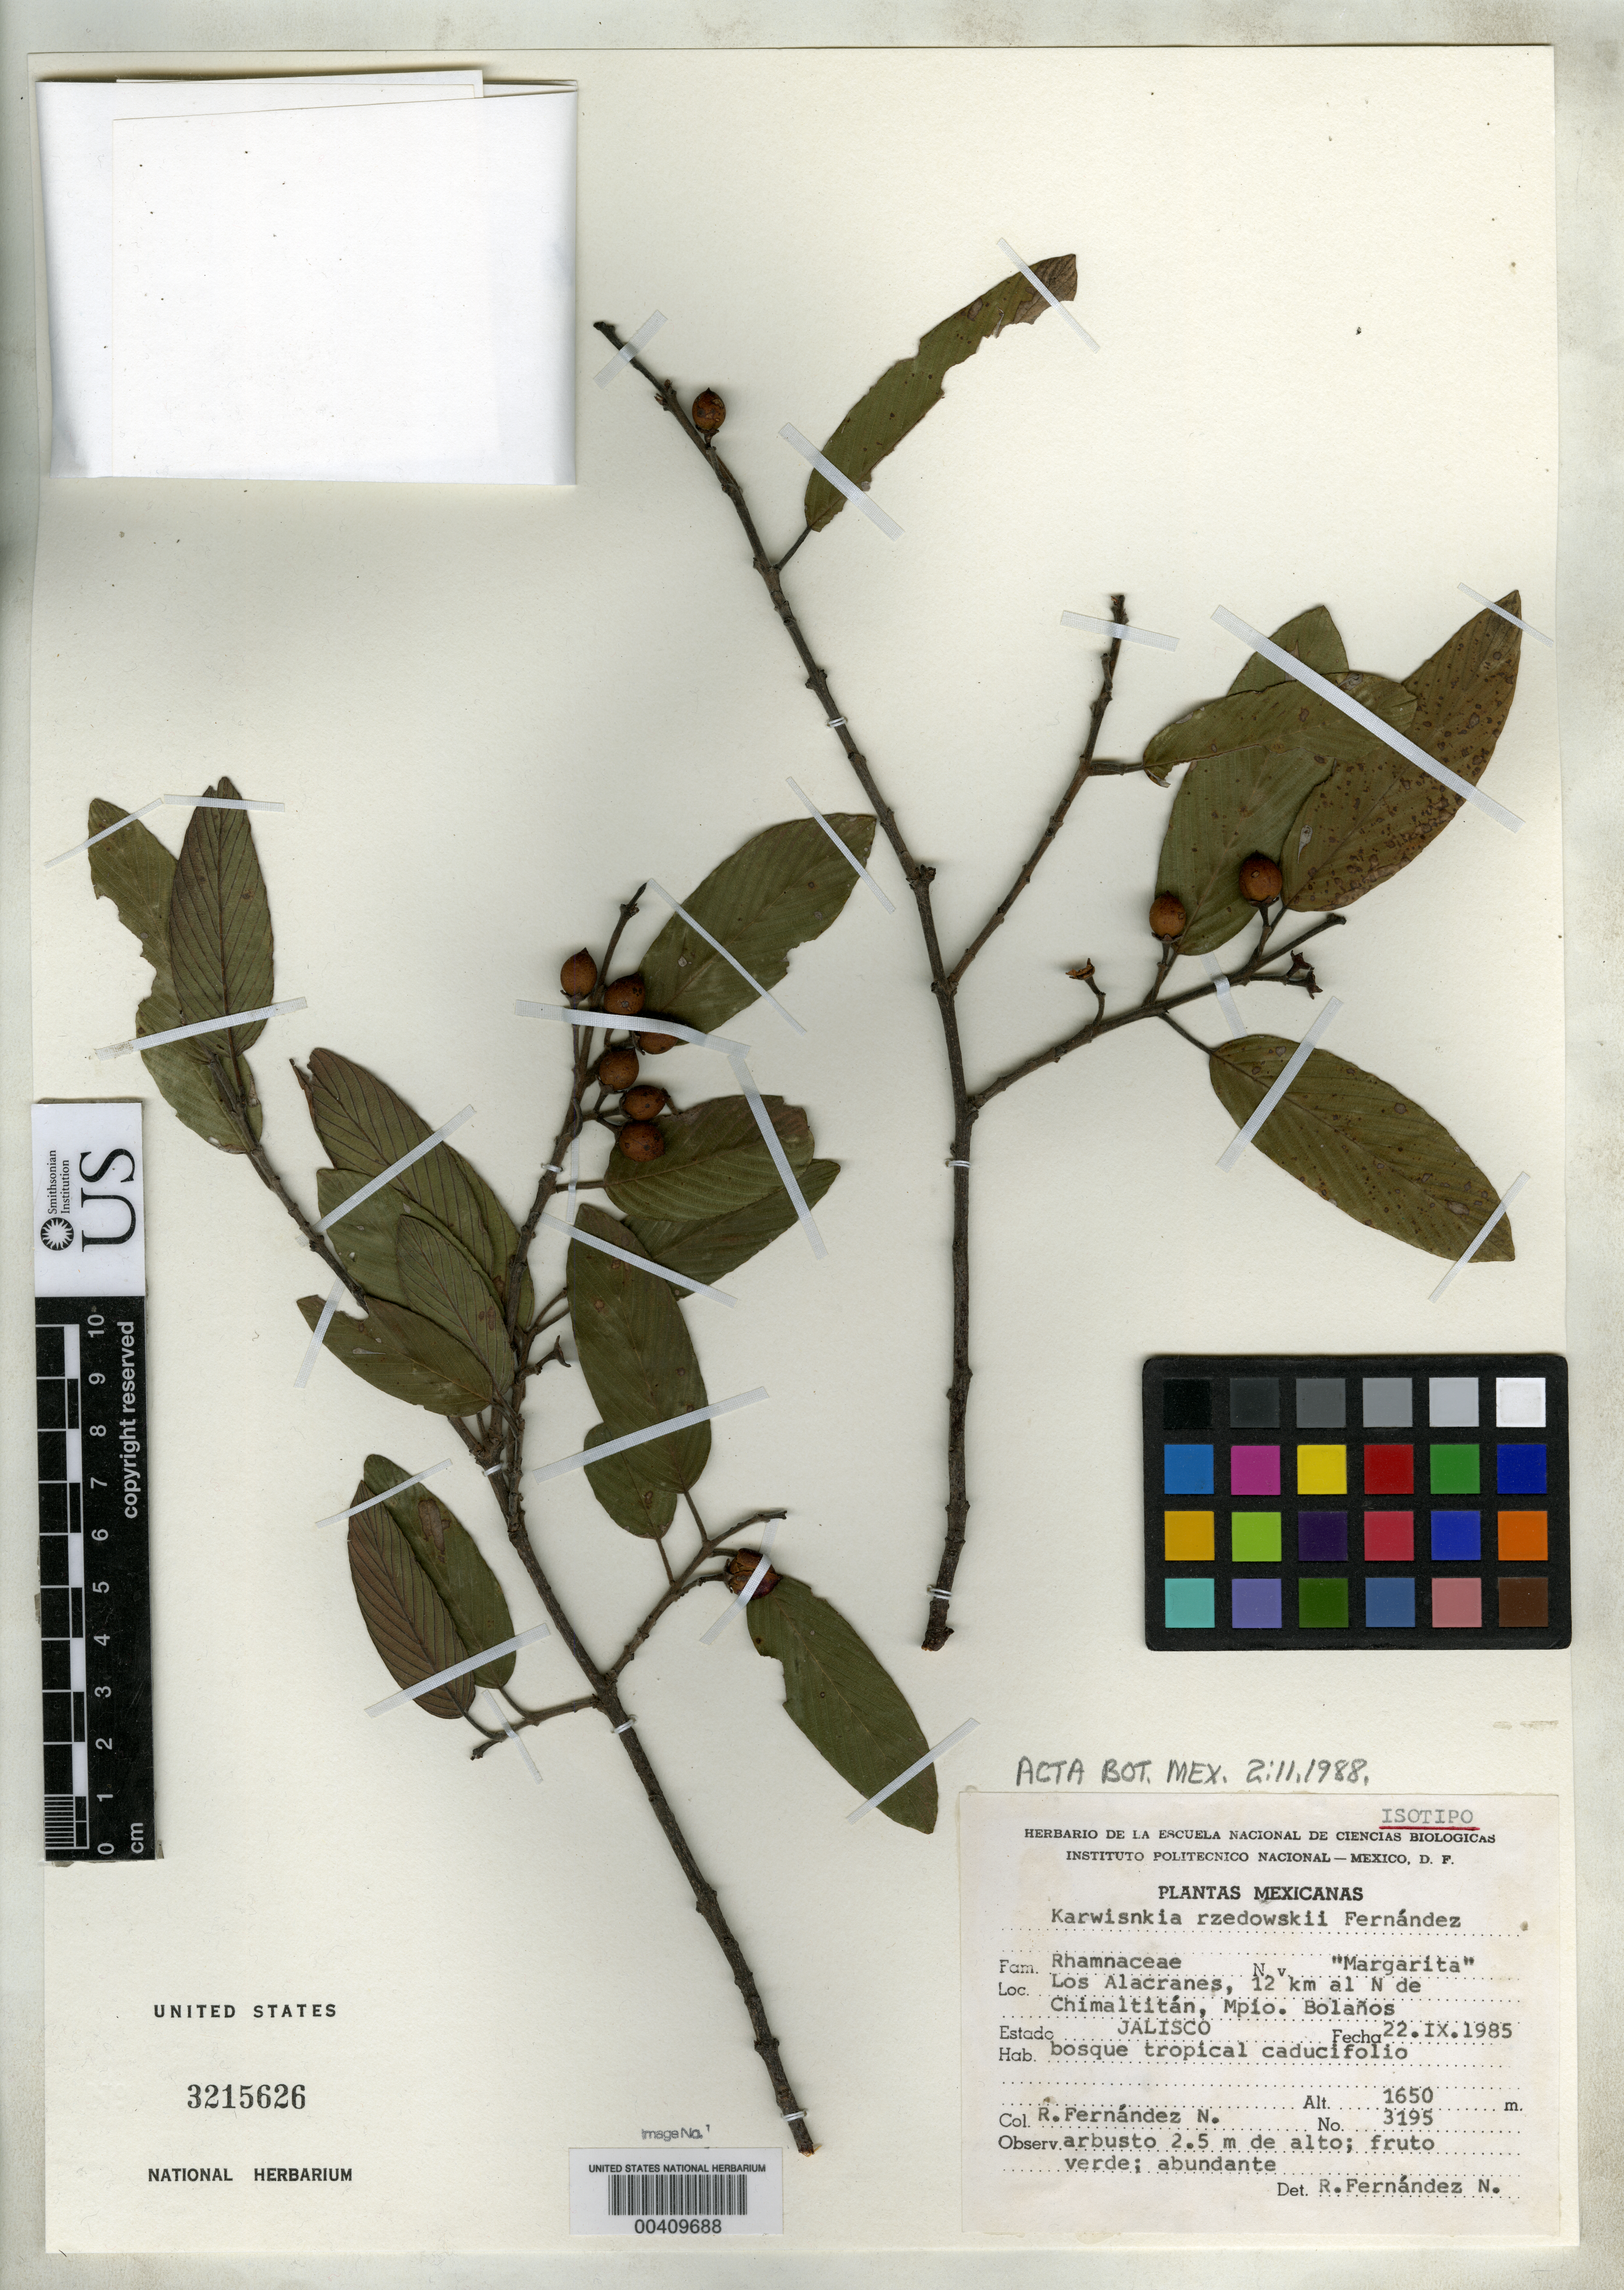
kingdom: Plantae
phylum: Tracheophyta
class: Magnoliopsida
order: Rosales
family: Rhamnaceae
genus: Karwinskia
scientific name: Karwinskia rzedowskii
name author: Fernández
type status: Isotype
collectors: R. Fernandez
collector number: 3195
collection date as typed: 22 Sep 1985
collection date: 1985-09-22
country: Mexico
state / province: Jalisco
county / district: Bolaños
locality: Los Alacranes, 12 km al N Dechimaltitan.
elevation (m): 1650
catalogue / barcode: US 3215626